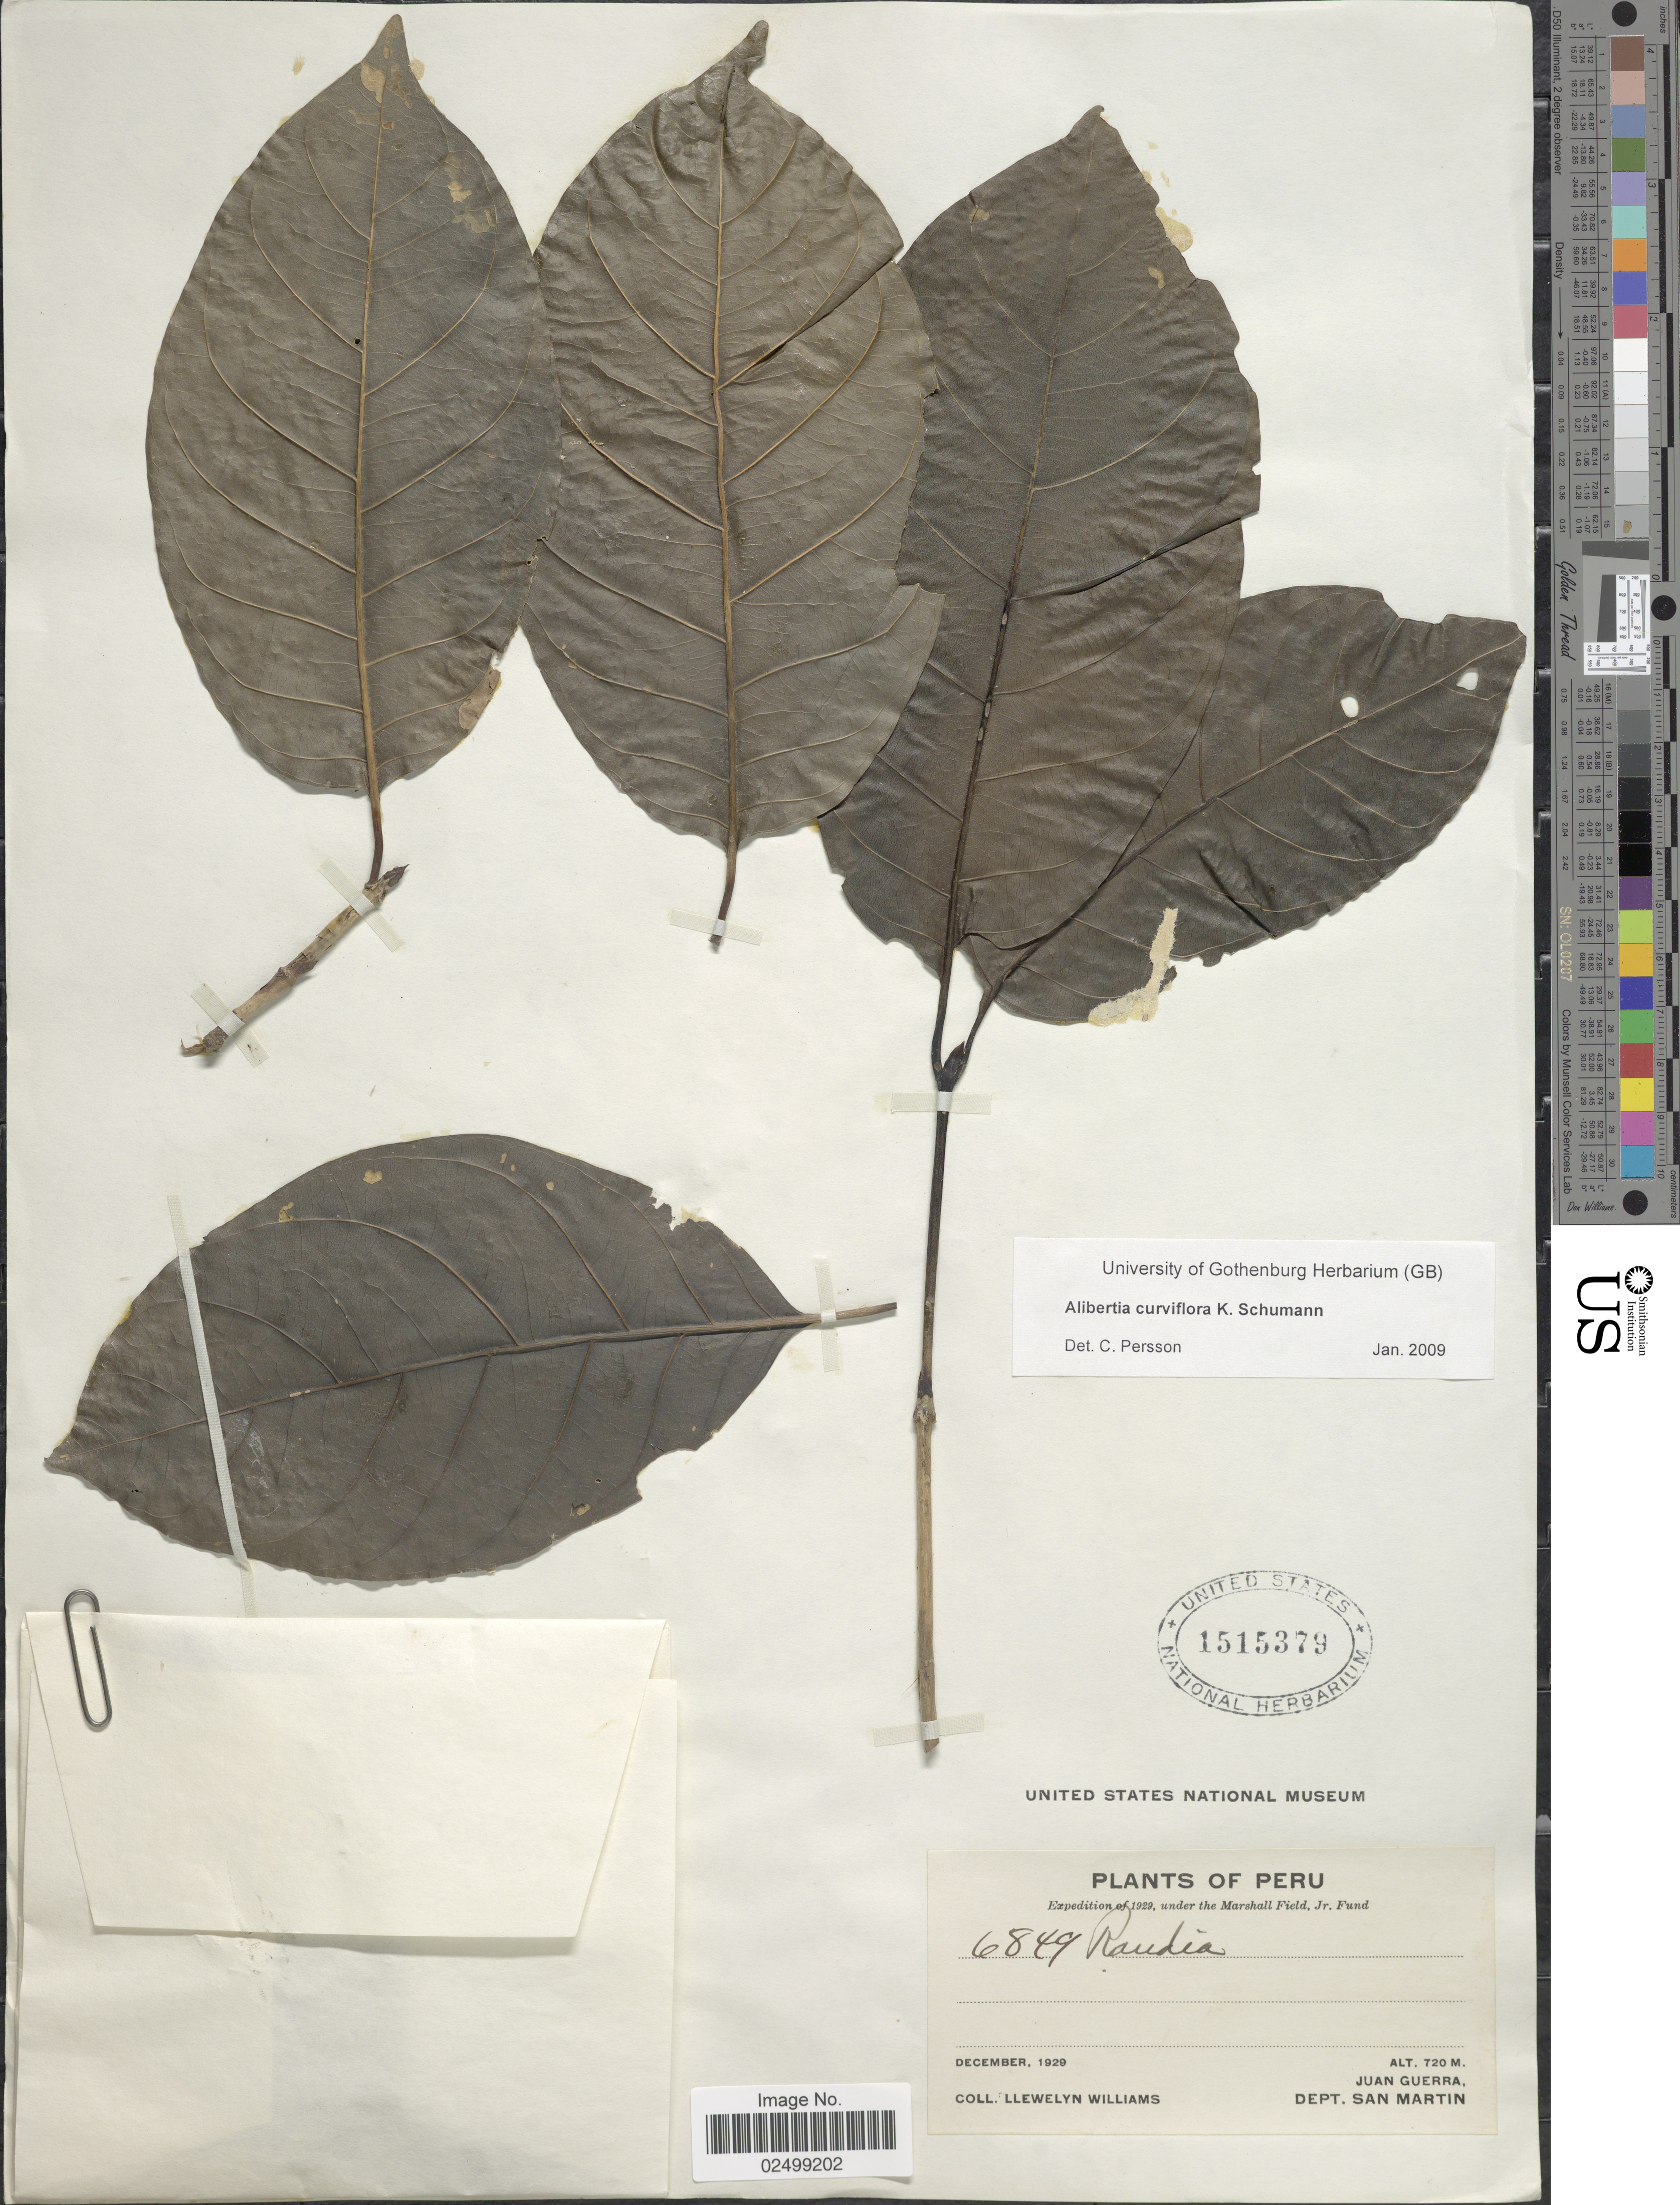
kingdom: Plantae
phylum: Tracheophyta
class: Magnoliopsida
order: Gentianales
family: Rubiaceae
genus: Alibertia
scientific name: Alibertia curviflora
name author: K. Schum.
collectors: Ll. Williams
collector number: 6849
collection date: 1929-12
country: Peru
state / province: San Martín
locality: Juan Guerra, Dept. San Martin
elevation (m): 720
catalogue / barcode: US 1515379